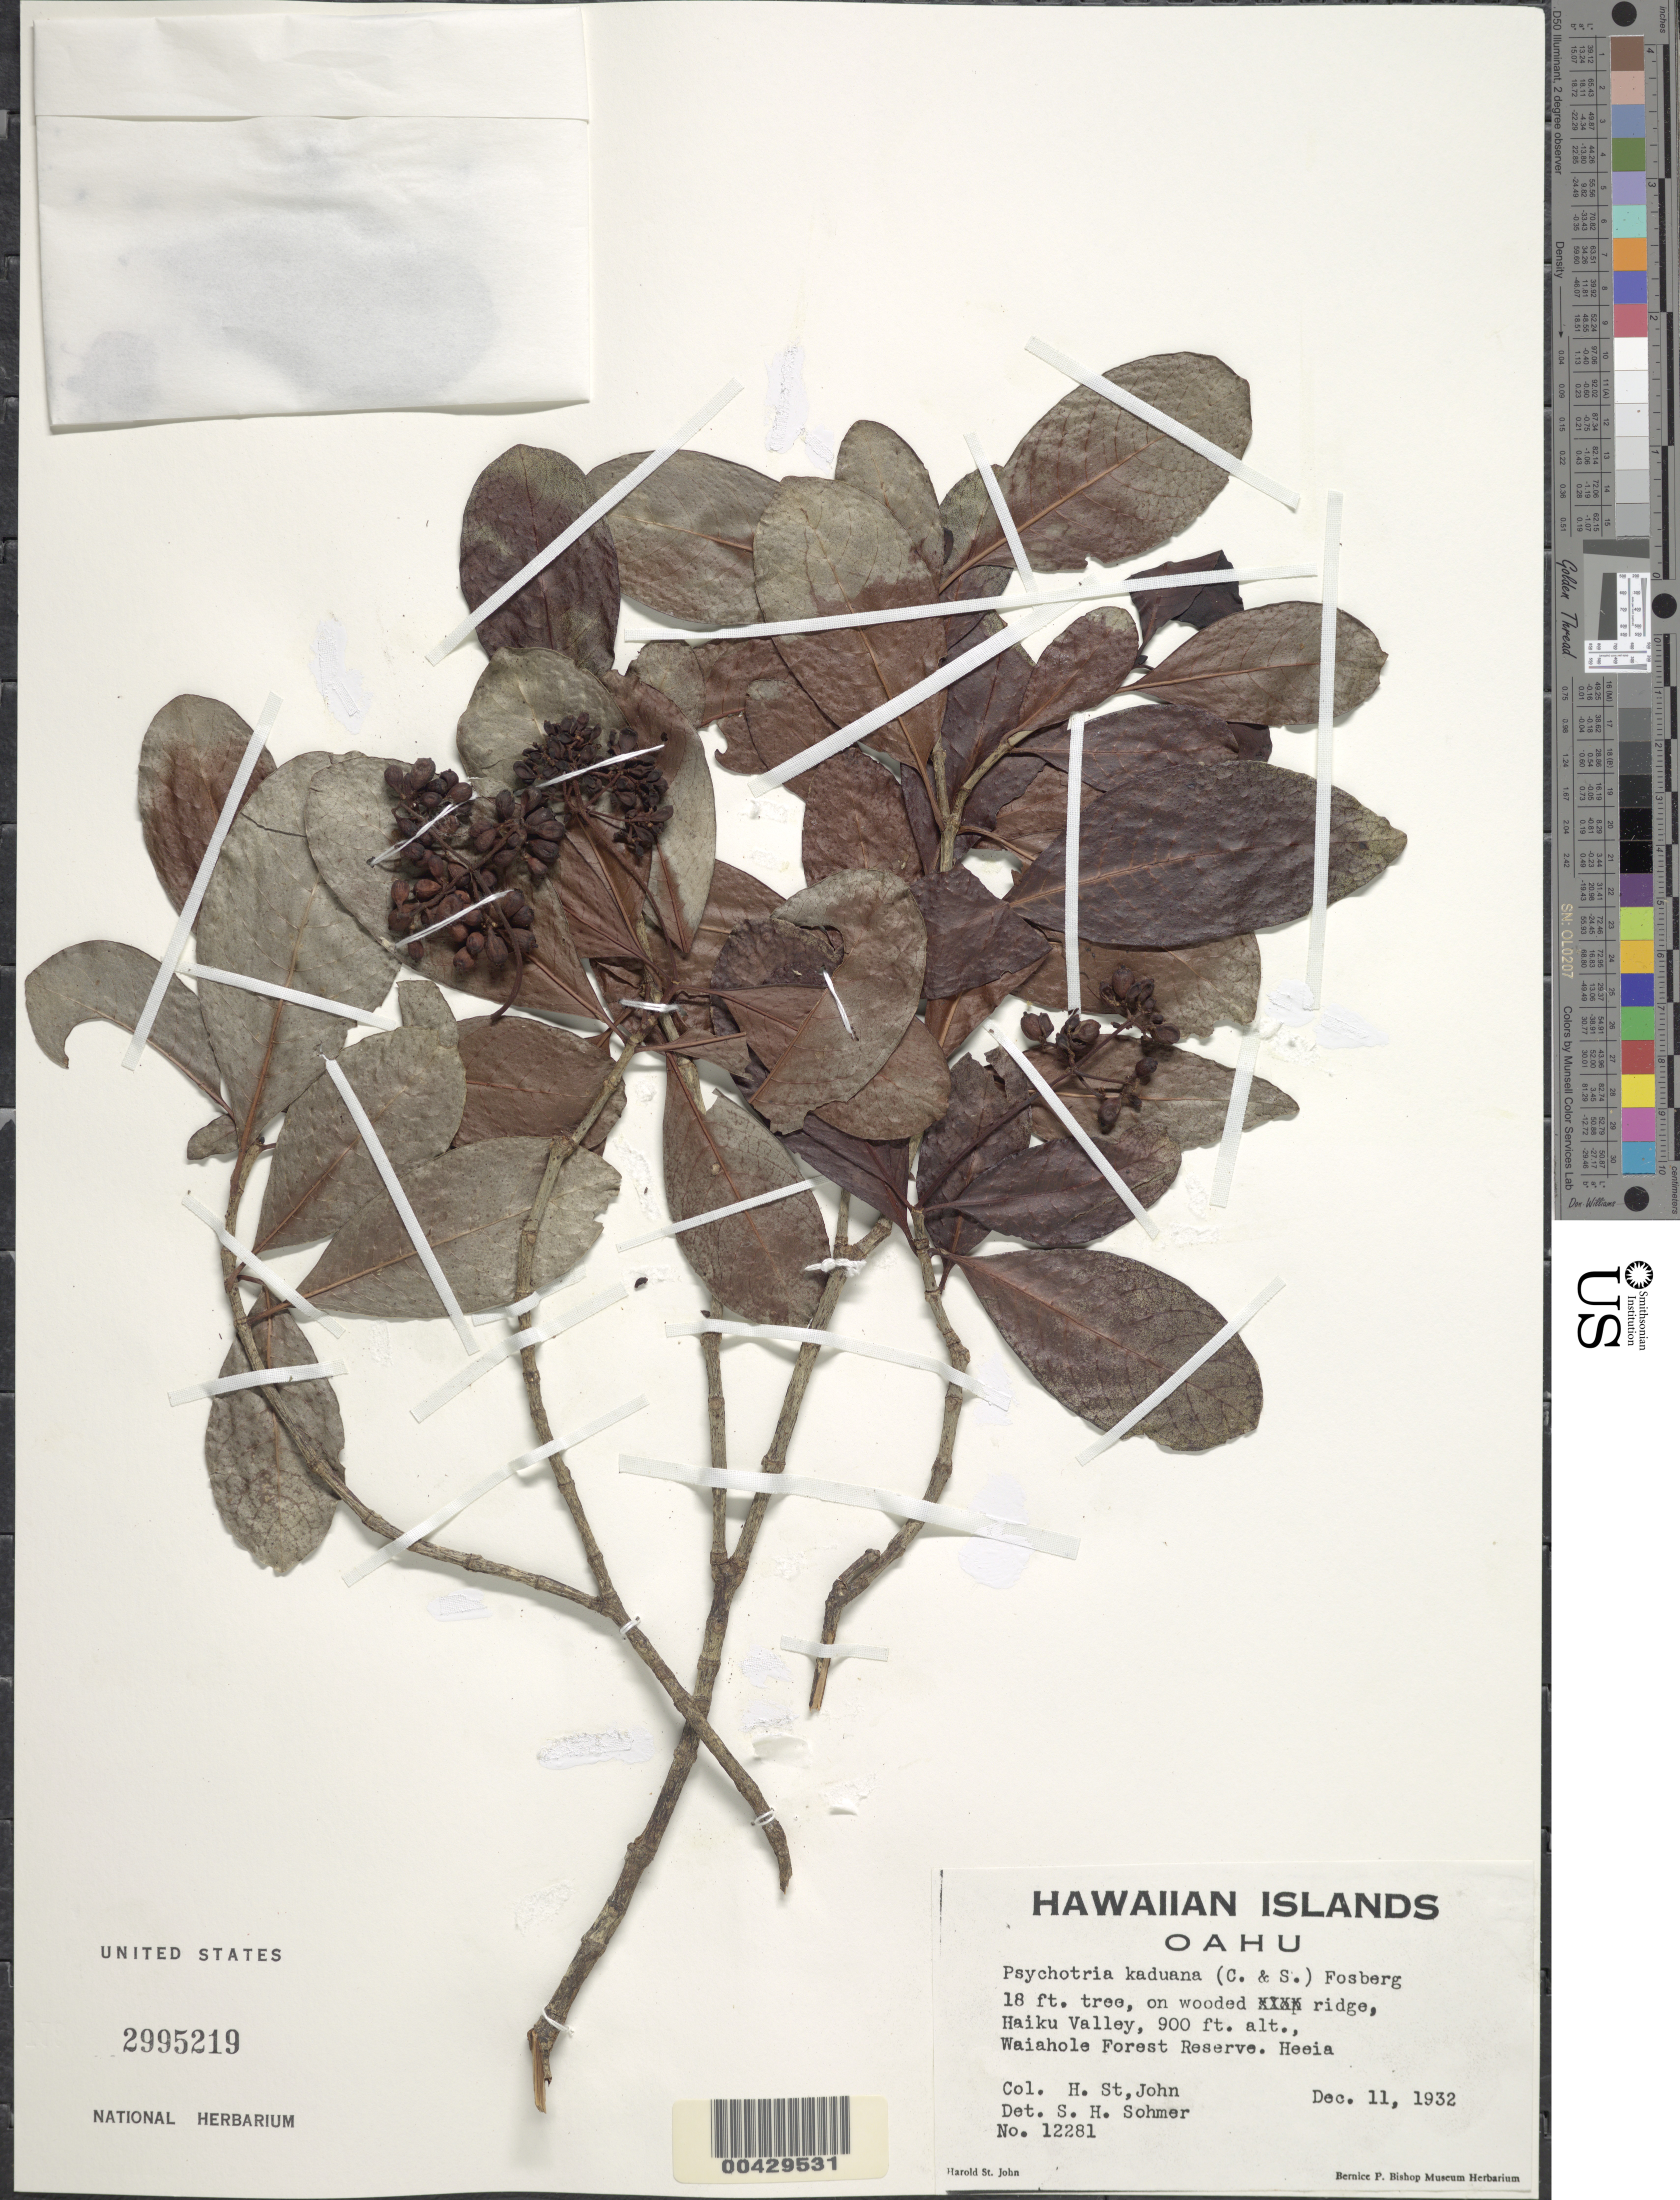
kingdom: Plantae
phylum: Tracheophyta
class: Magnoliopsida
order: Gentianales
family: Rubiaceae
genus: Psychotria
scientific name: Psychotria kaduana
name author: (Cham. & Schltdl.) Fosberg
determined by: Sohmer, S. H.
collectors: H. St. John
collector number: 12281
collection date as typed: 11 Dec 1932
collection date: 1932-12-11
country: United States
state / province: Hawaii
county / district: Honolulu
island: Oahu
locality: Haiku Valley, Waiahole Forest Reserve, Heeia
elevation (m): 274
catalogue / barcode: US 2995219